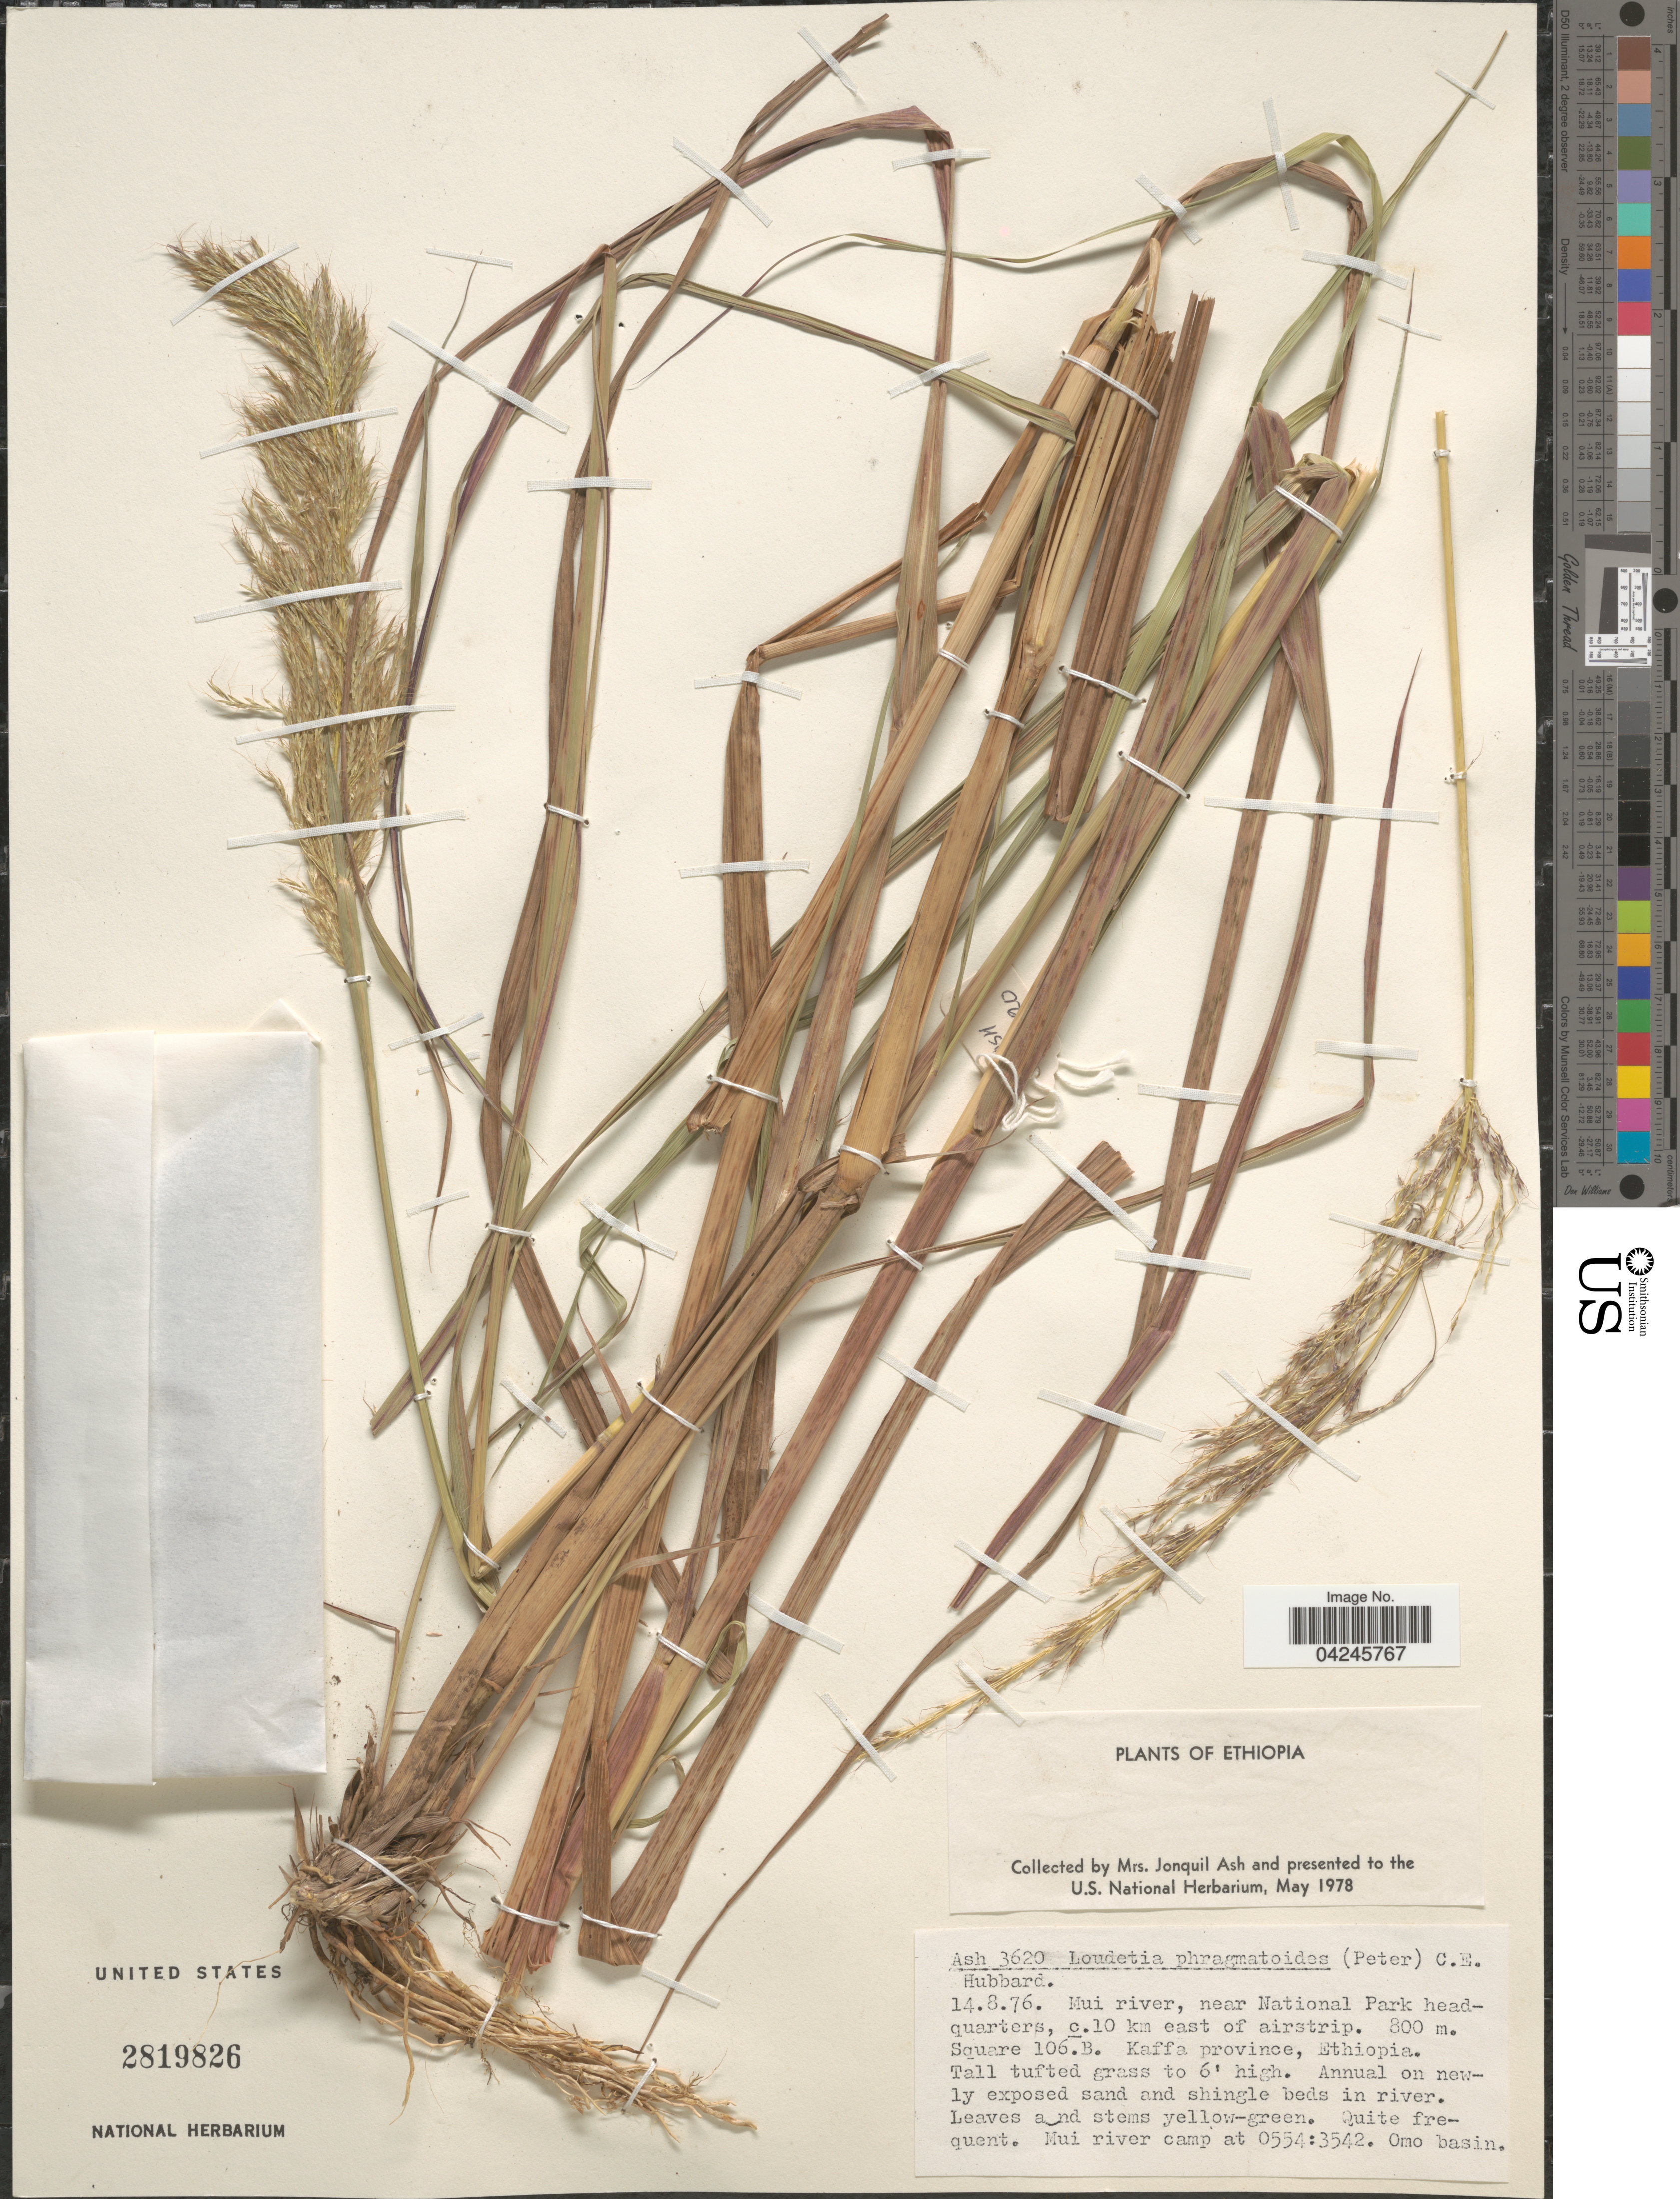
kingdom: Plantae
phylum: Tracheophyta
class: Liliopsida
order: Poales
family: Poaceae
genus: Loudetia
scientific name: Loudetia phragmitoides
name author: (Peter) C.E. Hubb.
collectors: J. Ash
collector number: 3620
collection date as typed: Transcribed d/m/y: 14/8/76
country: Ethiopia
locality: Mui river, near National Park headquarters, c. 10 km east of airstrip. Square 106.B. Kaffa province. Mui river camp at 0554:3542. Omo basin.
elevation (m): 800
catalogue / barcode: US 2819826